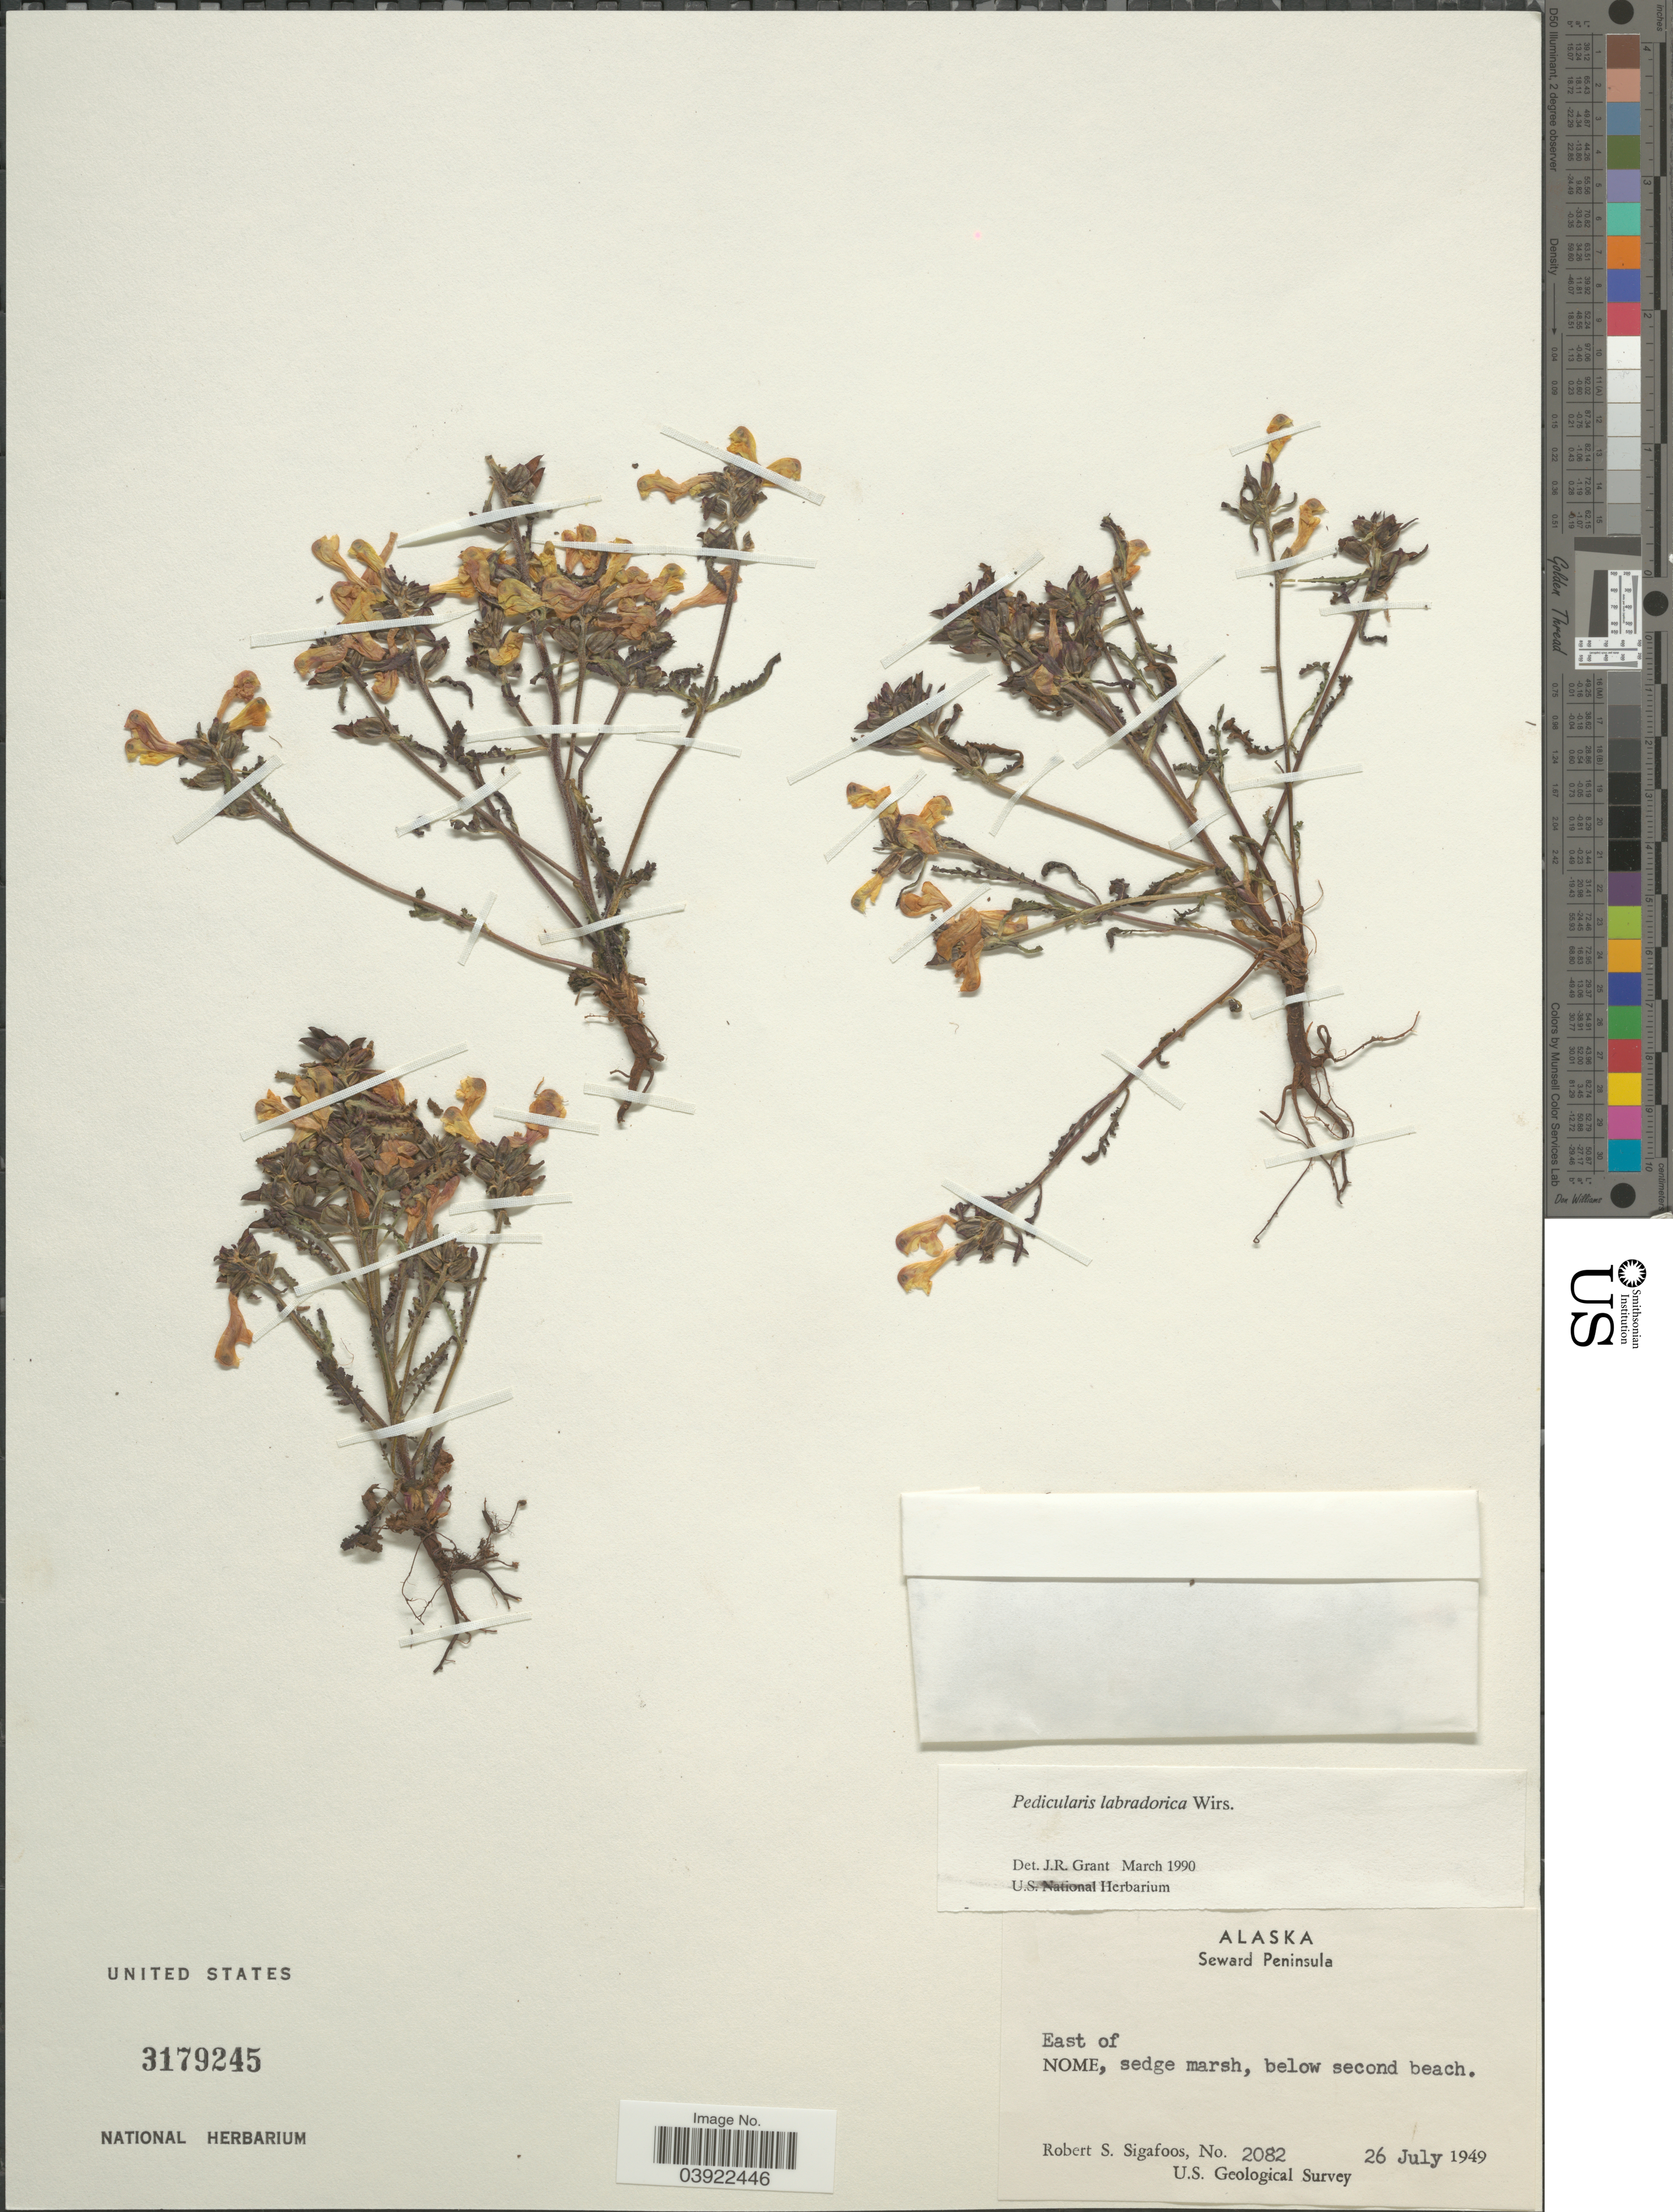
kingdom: Plantae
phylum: Tracheophyta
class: Magnoliopsida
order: Lamiales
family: Orobanchaceae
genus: Pedicularis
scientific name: Pedicularis labradorica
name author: Wirsing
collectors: R. Sigafoos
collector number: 2082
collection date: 1949-07-26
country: United States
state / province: Alaska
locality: Seward Peninsula. East of Nome, below second beach.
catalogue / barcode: US 3179245